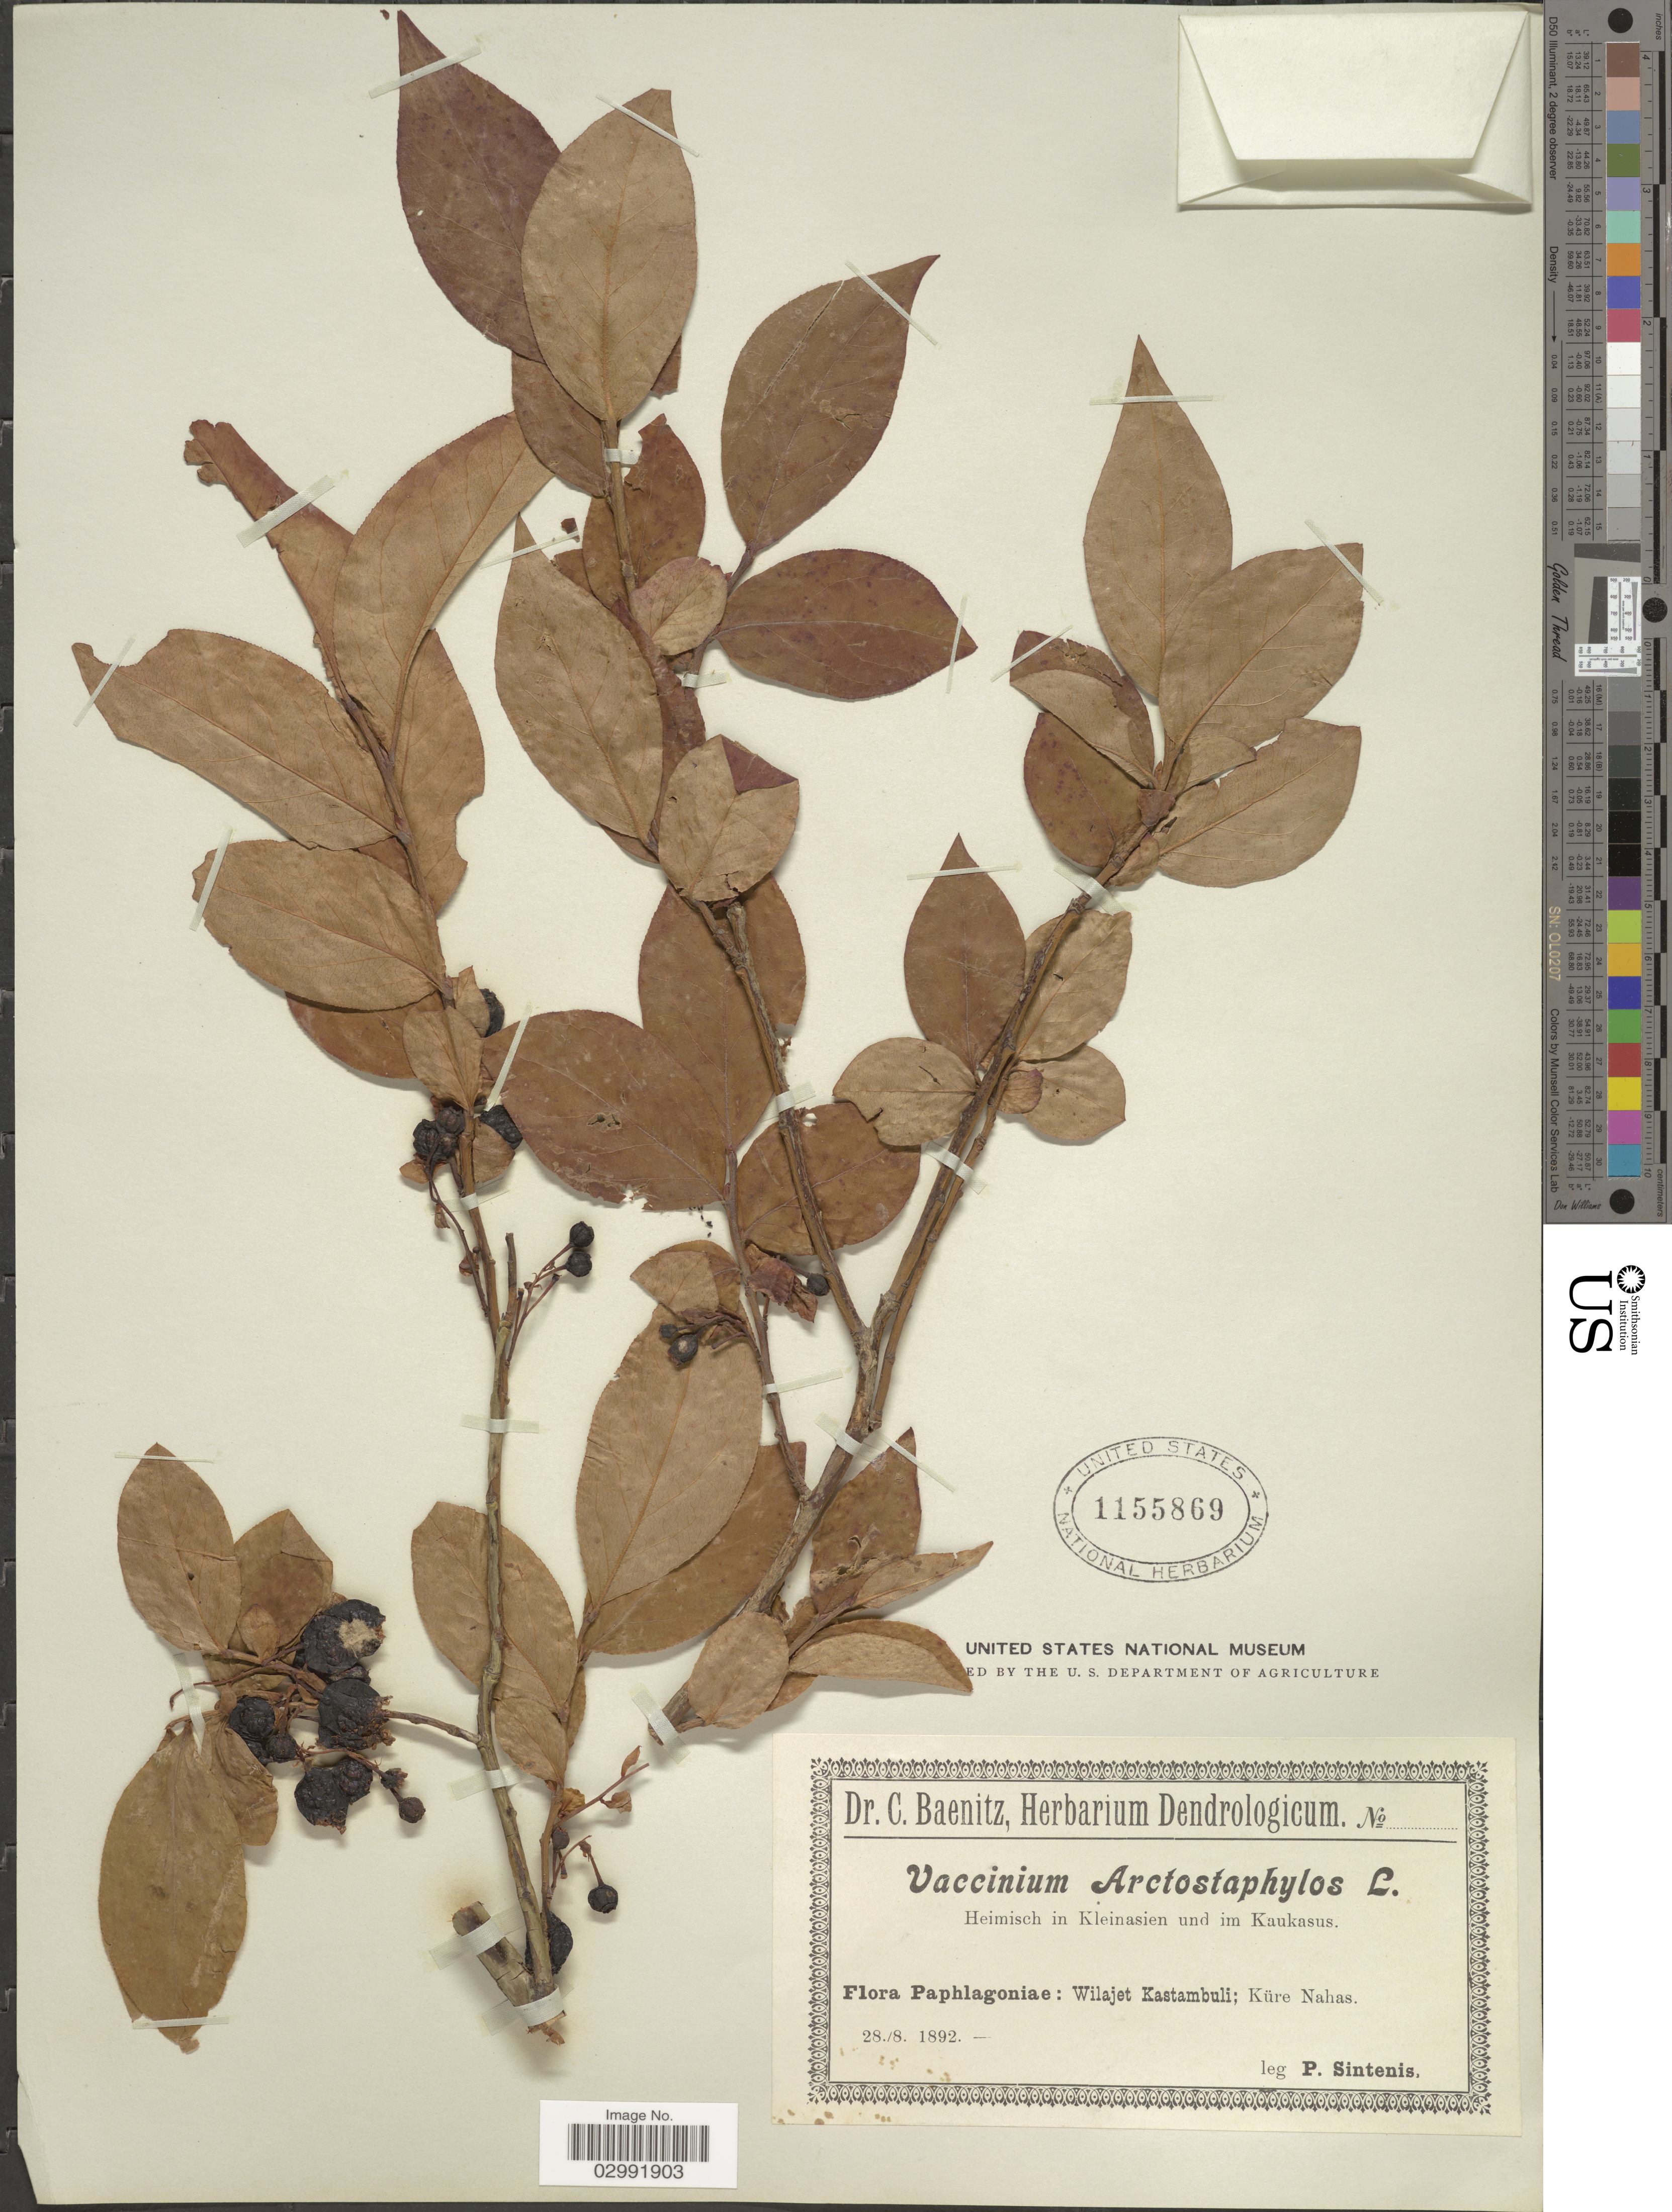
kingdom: Plantae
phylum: Tracheophyta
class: Magnoliopsida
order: Ericales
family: Ericaceae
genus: Vaccinium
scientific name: Vaccinium arctostaphylos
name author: L.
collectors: P. Sintenis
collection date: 1892-08-28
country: Turkey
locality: Paphlagoniae: Wiljet Kastambuli; Küre Nahas.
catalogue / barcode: US 1155869